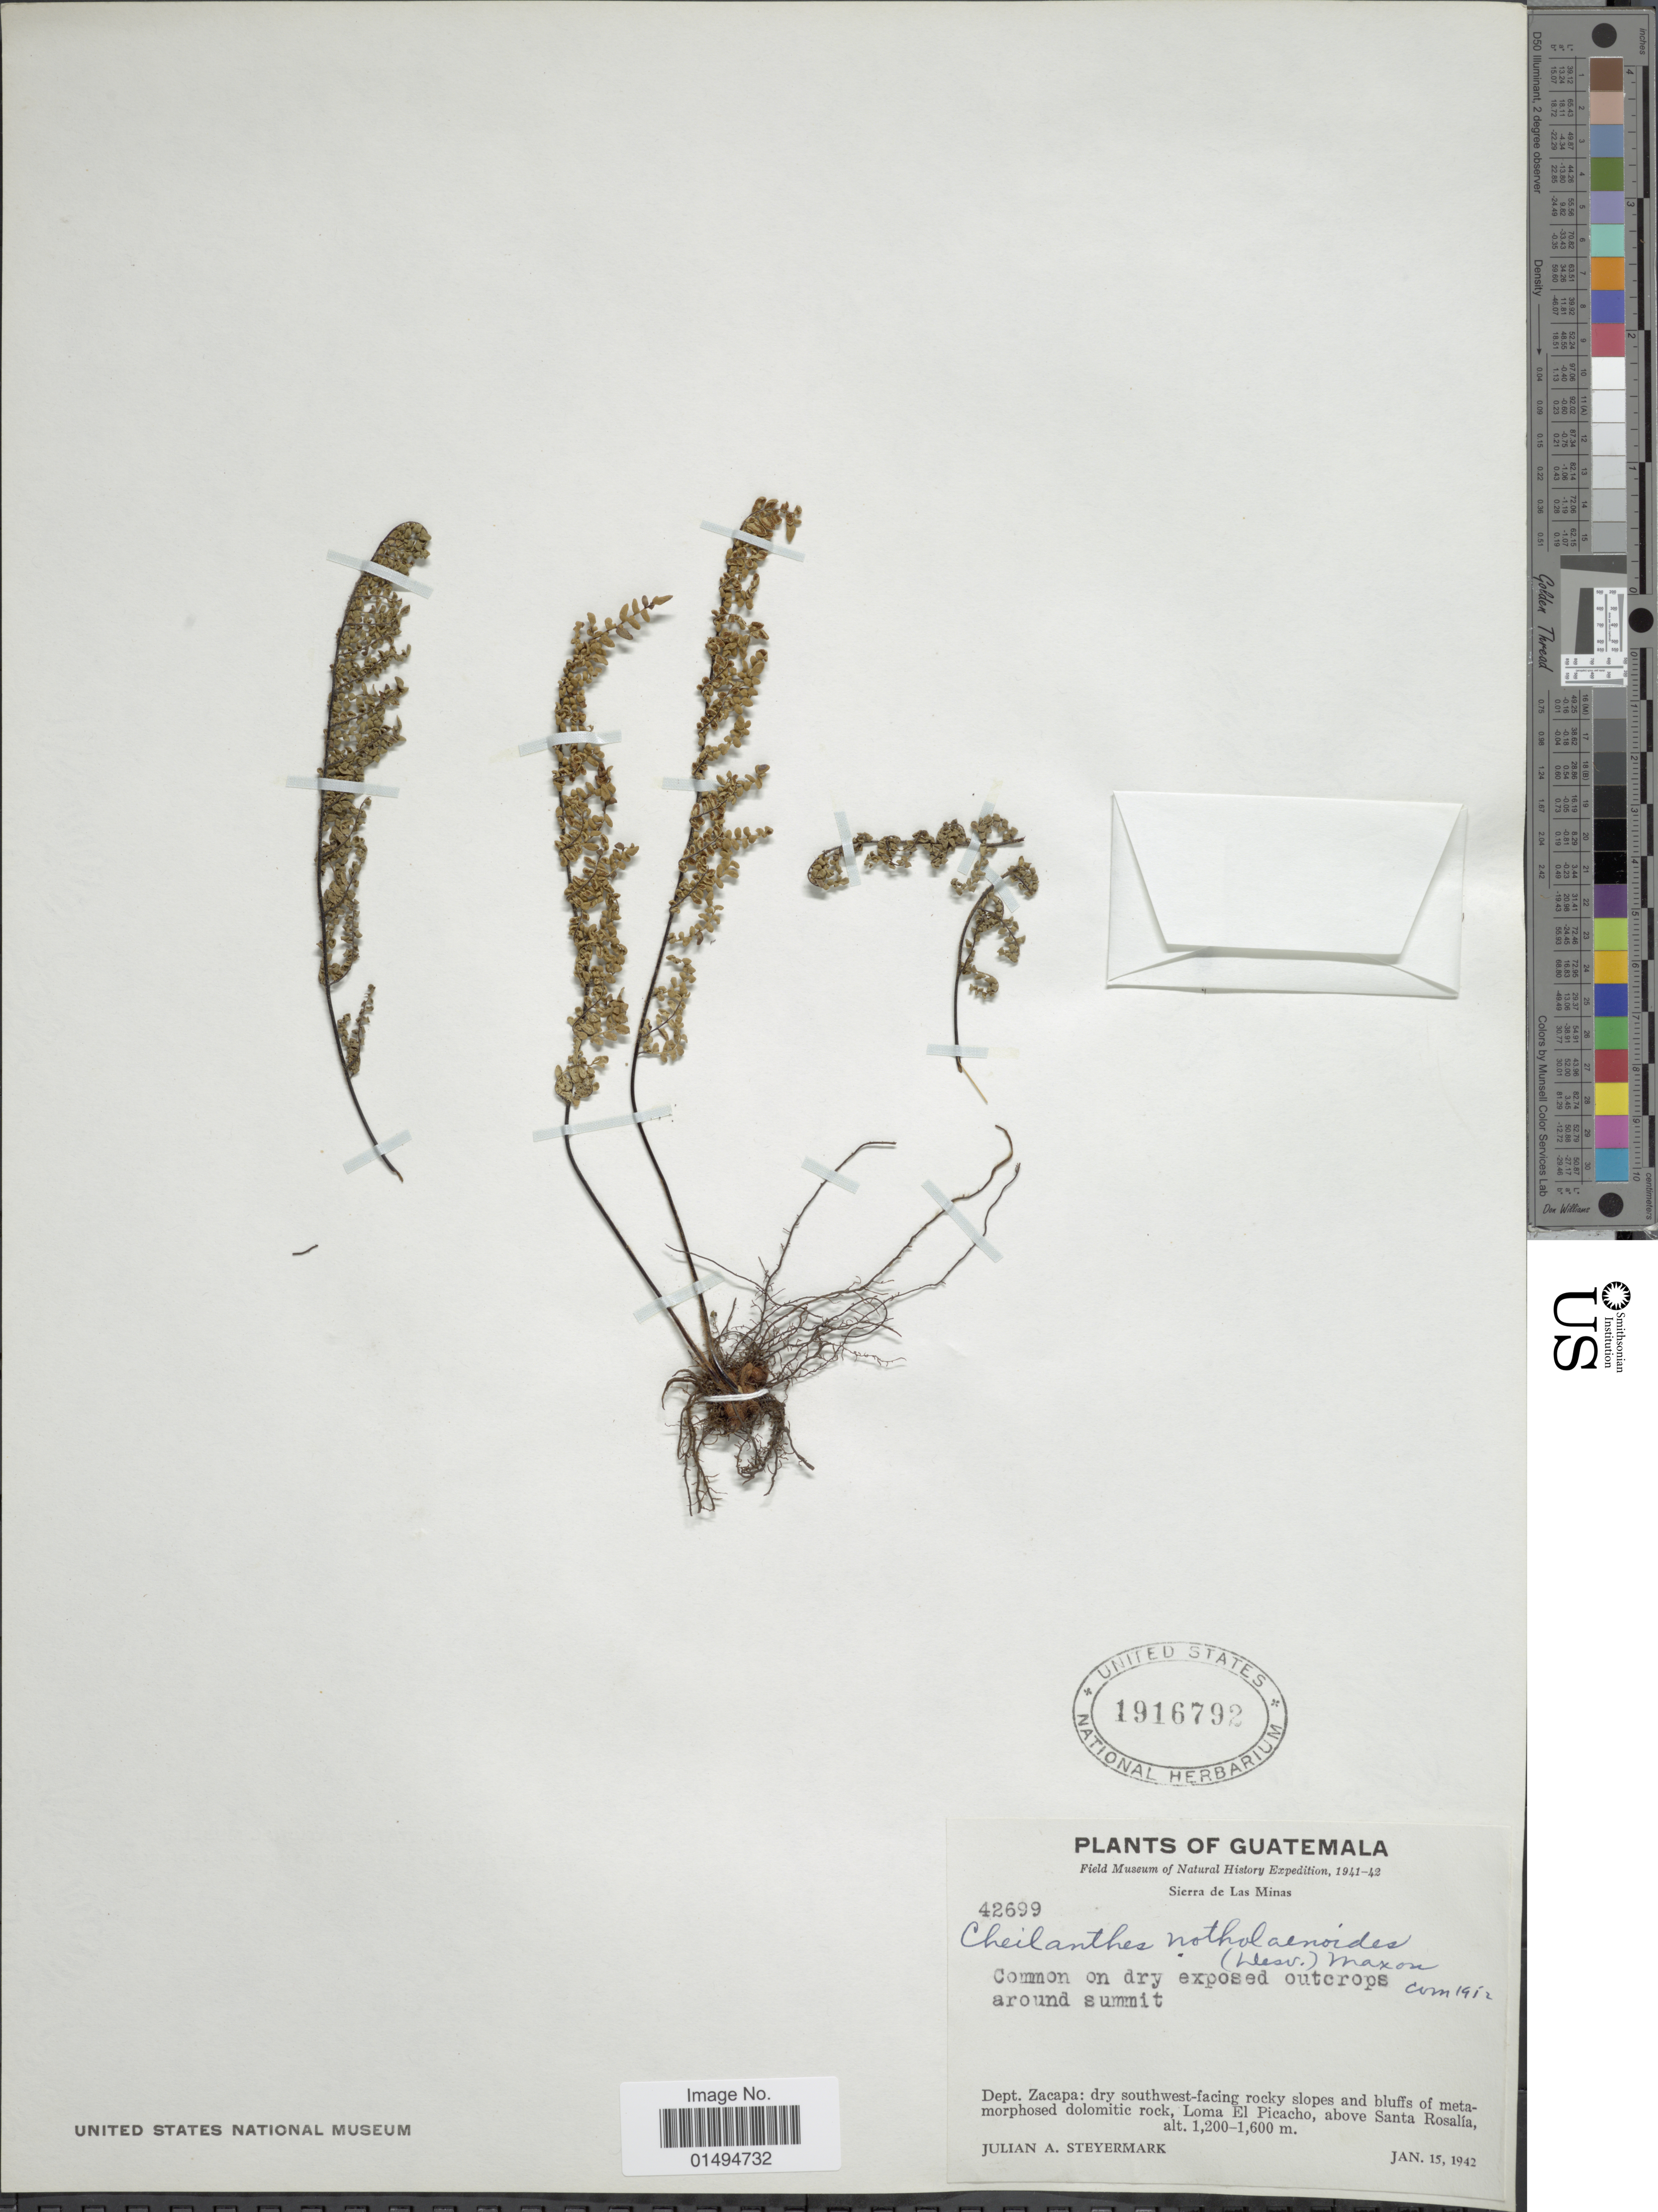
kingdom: Plantae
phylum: Tracheophyta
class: Polypodiopsida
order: Polypodiales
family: Pteridaceae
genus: Myriopteris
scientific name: Myriopteris notholaenoides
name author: (Desv.) Grusz & Windham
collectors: J. Steyermark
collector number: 42699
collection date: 1942-01-15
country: Guatemala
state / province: Zacapa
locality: Sierra Las Minas, Dept. Zacapa: dry southwest-facing rocky slopes and bluffs of metamorphosed dolomitic rock, Loma El Picacho, above Santa Rosalia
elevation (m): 1200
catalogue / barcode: US 1916792